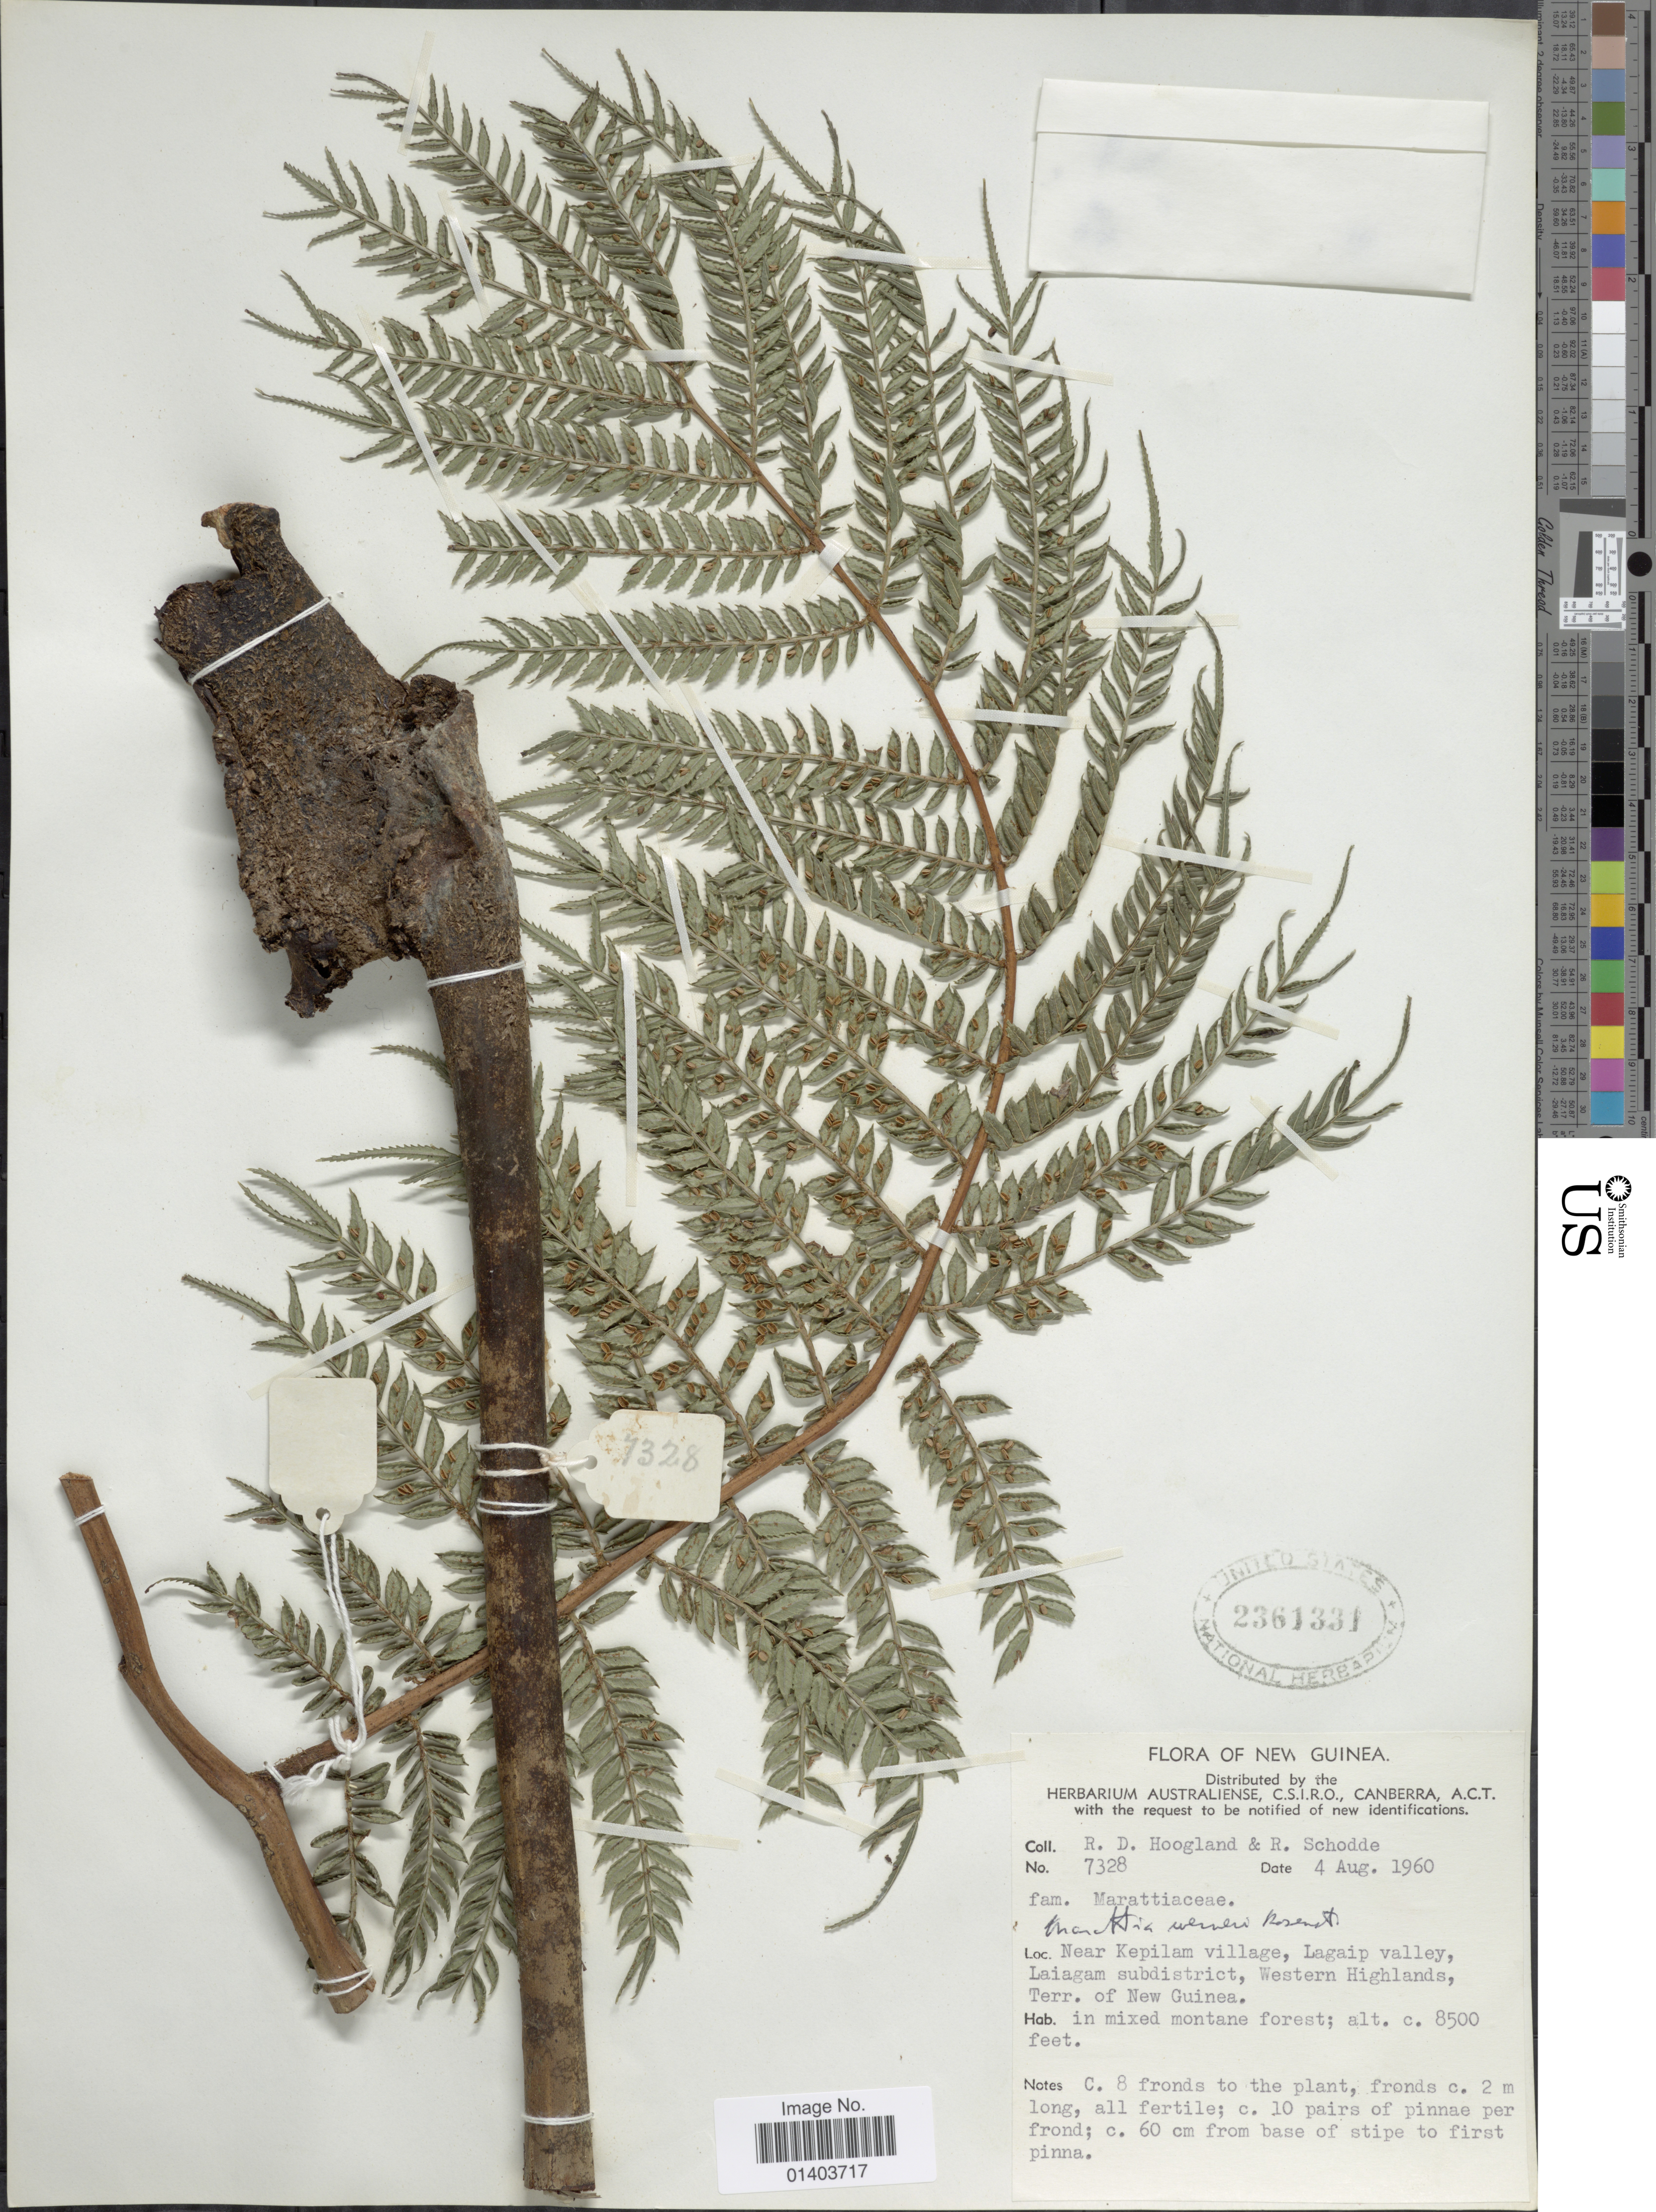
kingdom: Plantae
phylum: Tracheophyta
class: Polypodiopsida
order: Marattiales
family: Marattiaceae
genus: Ptisana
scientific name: Ptisana melanesica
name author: (Kuhn) Murdock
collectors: R. D. Hoogland & R. Schodde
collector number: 7328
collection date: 1960-08-04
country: Papua New Guinea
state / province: Western Highlands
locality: New Guinea, Near Kepilam, Lagaip valley, Laiagam subdistrict, Terr of New Guinea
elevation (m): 2591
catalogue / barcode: US 2361331